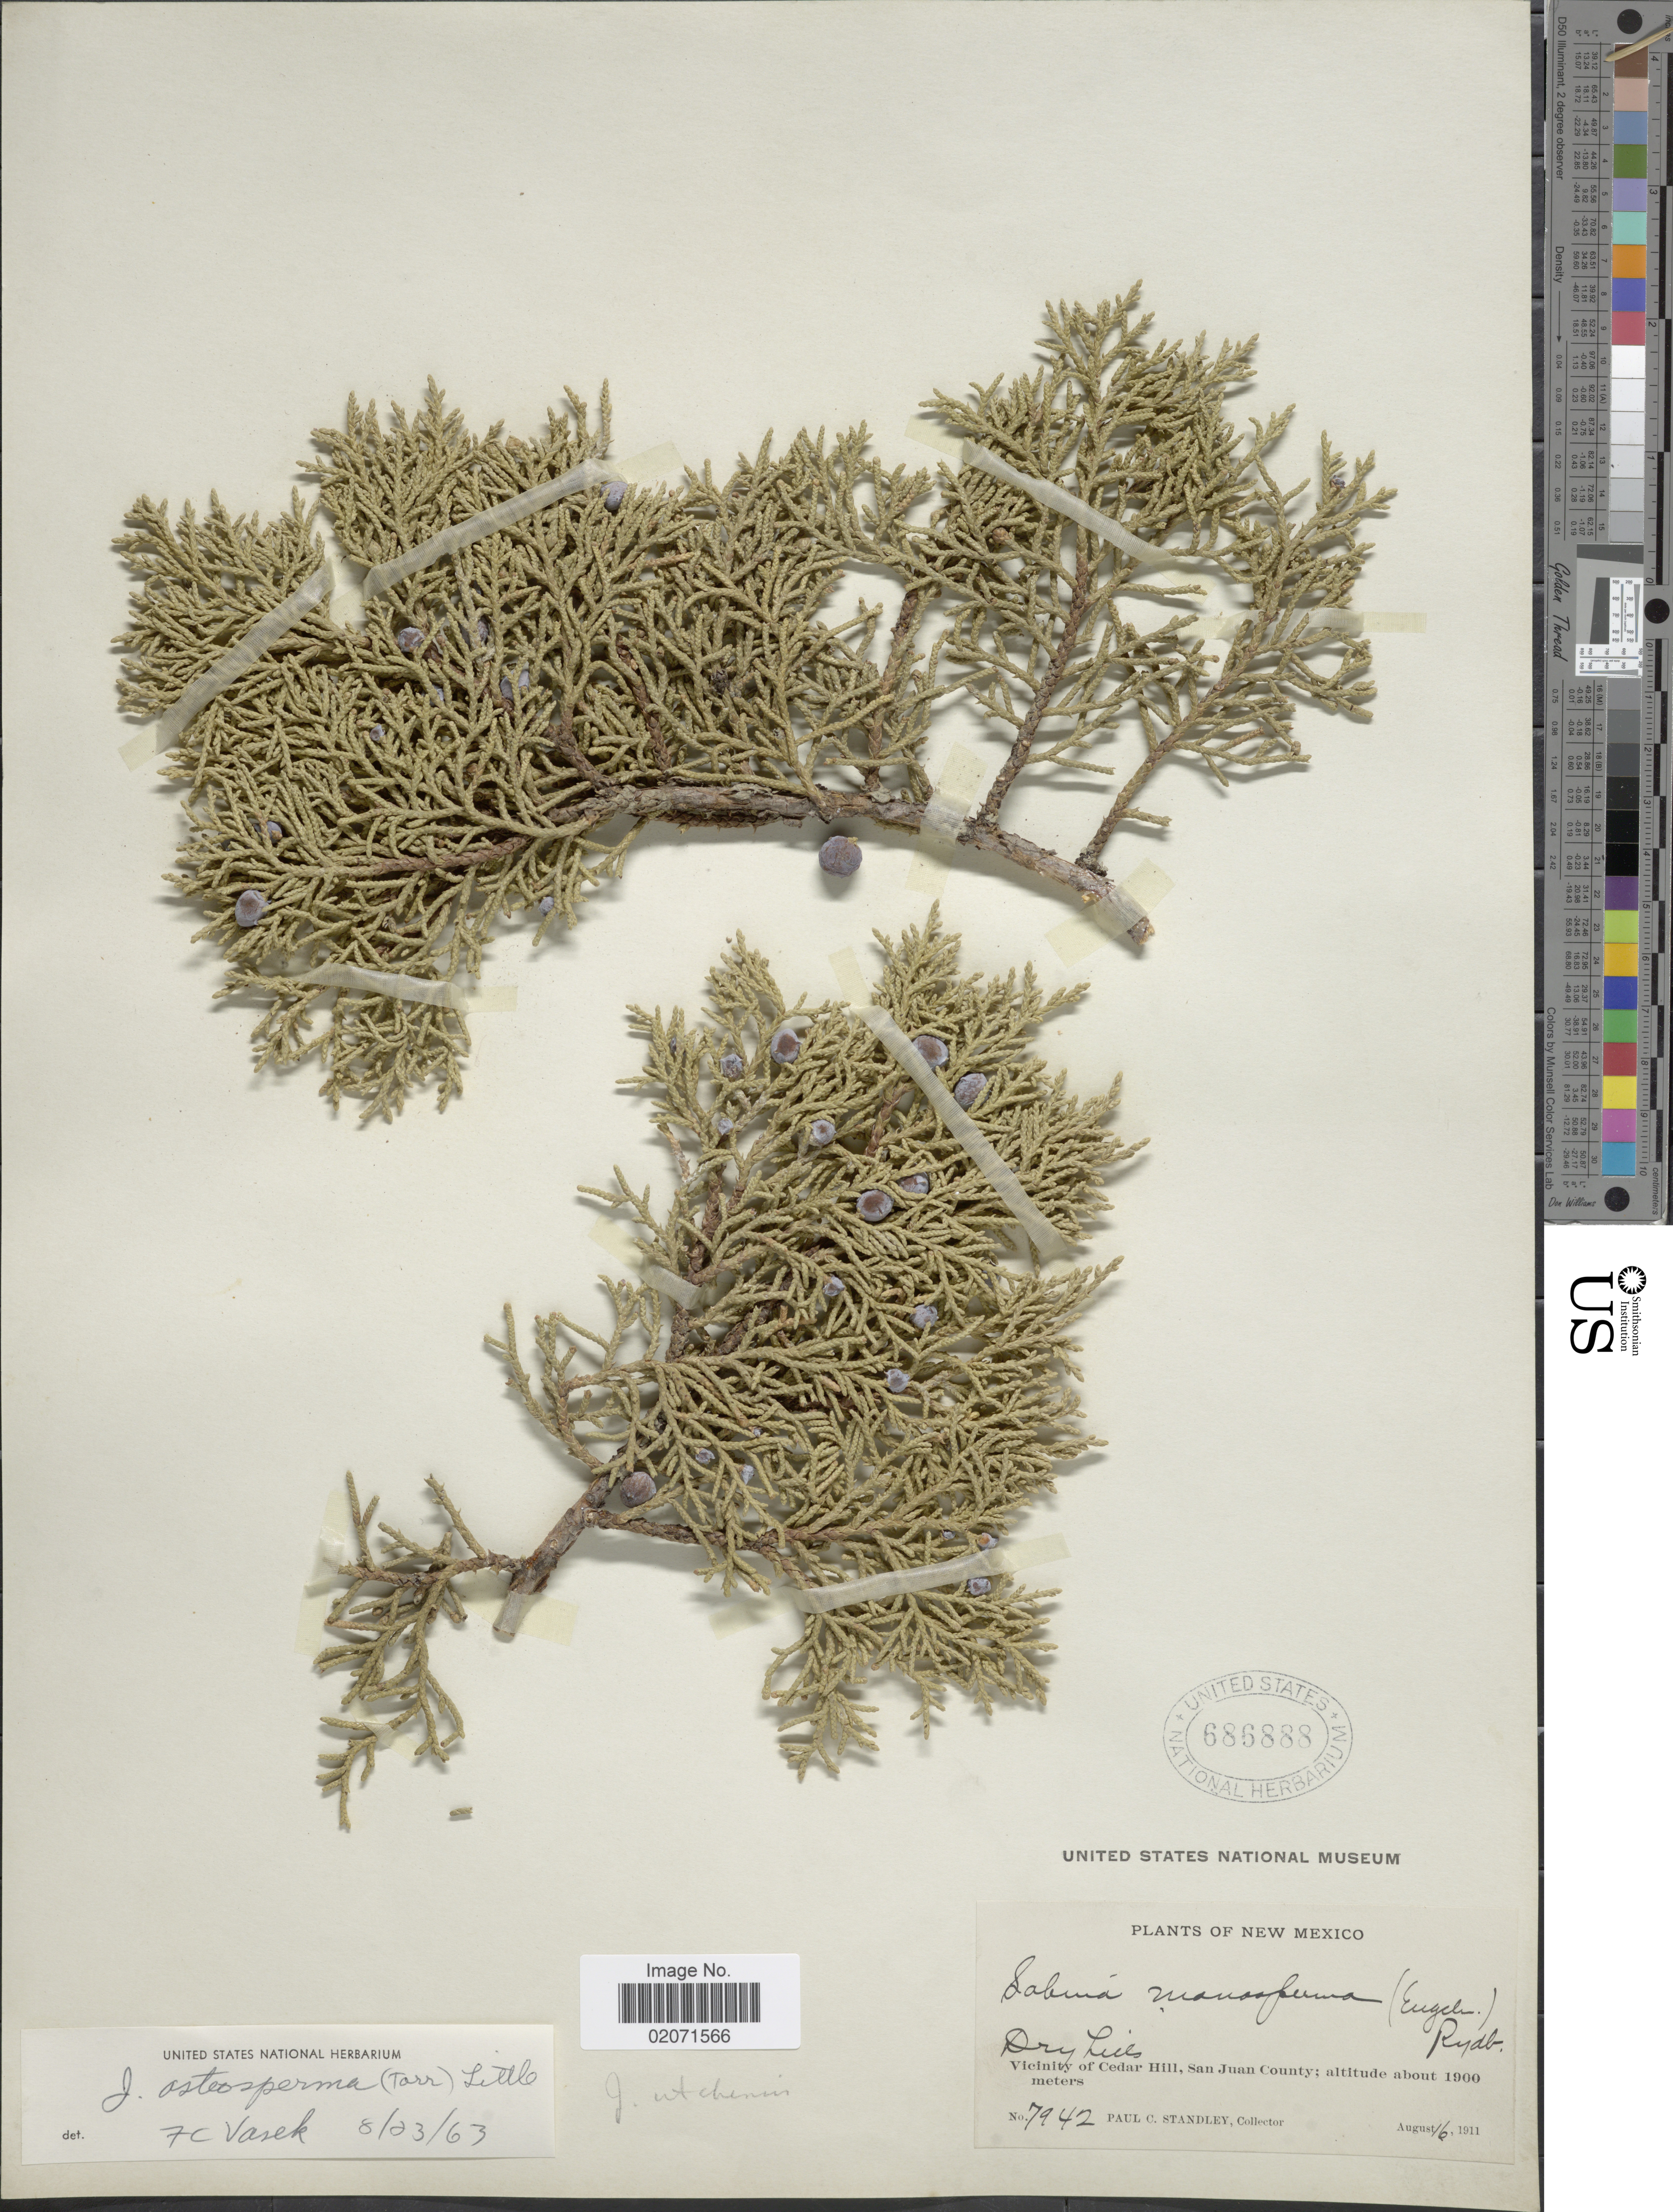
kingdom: Plantae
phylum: Tracheophyta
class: Pinopsida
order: Pinales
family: Cupressaceae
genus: Juniperus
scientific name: Juniperus osteosperma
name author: (Torr.) Little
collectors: P. C. Standley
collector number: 7942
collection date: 1911-08-16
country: United States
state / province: New Mexico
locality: Dry hills, Vicinity of Cedar Hills, San Juan County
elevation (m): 1900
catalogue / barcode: US 686888